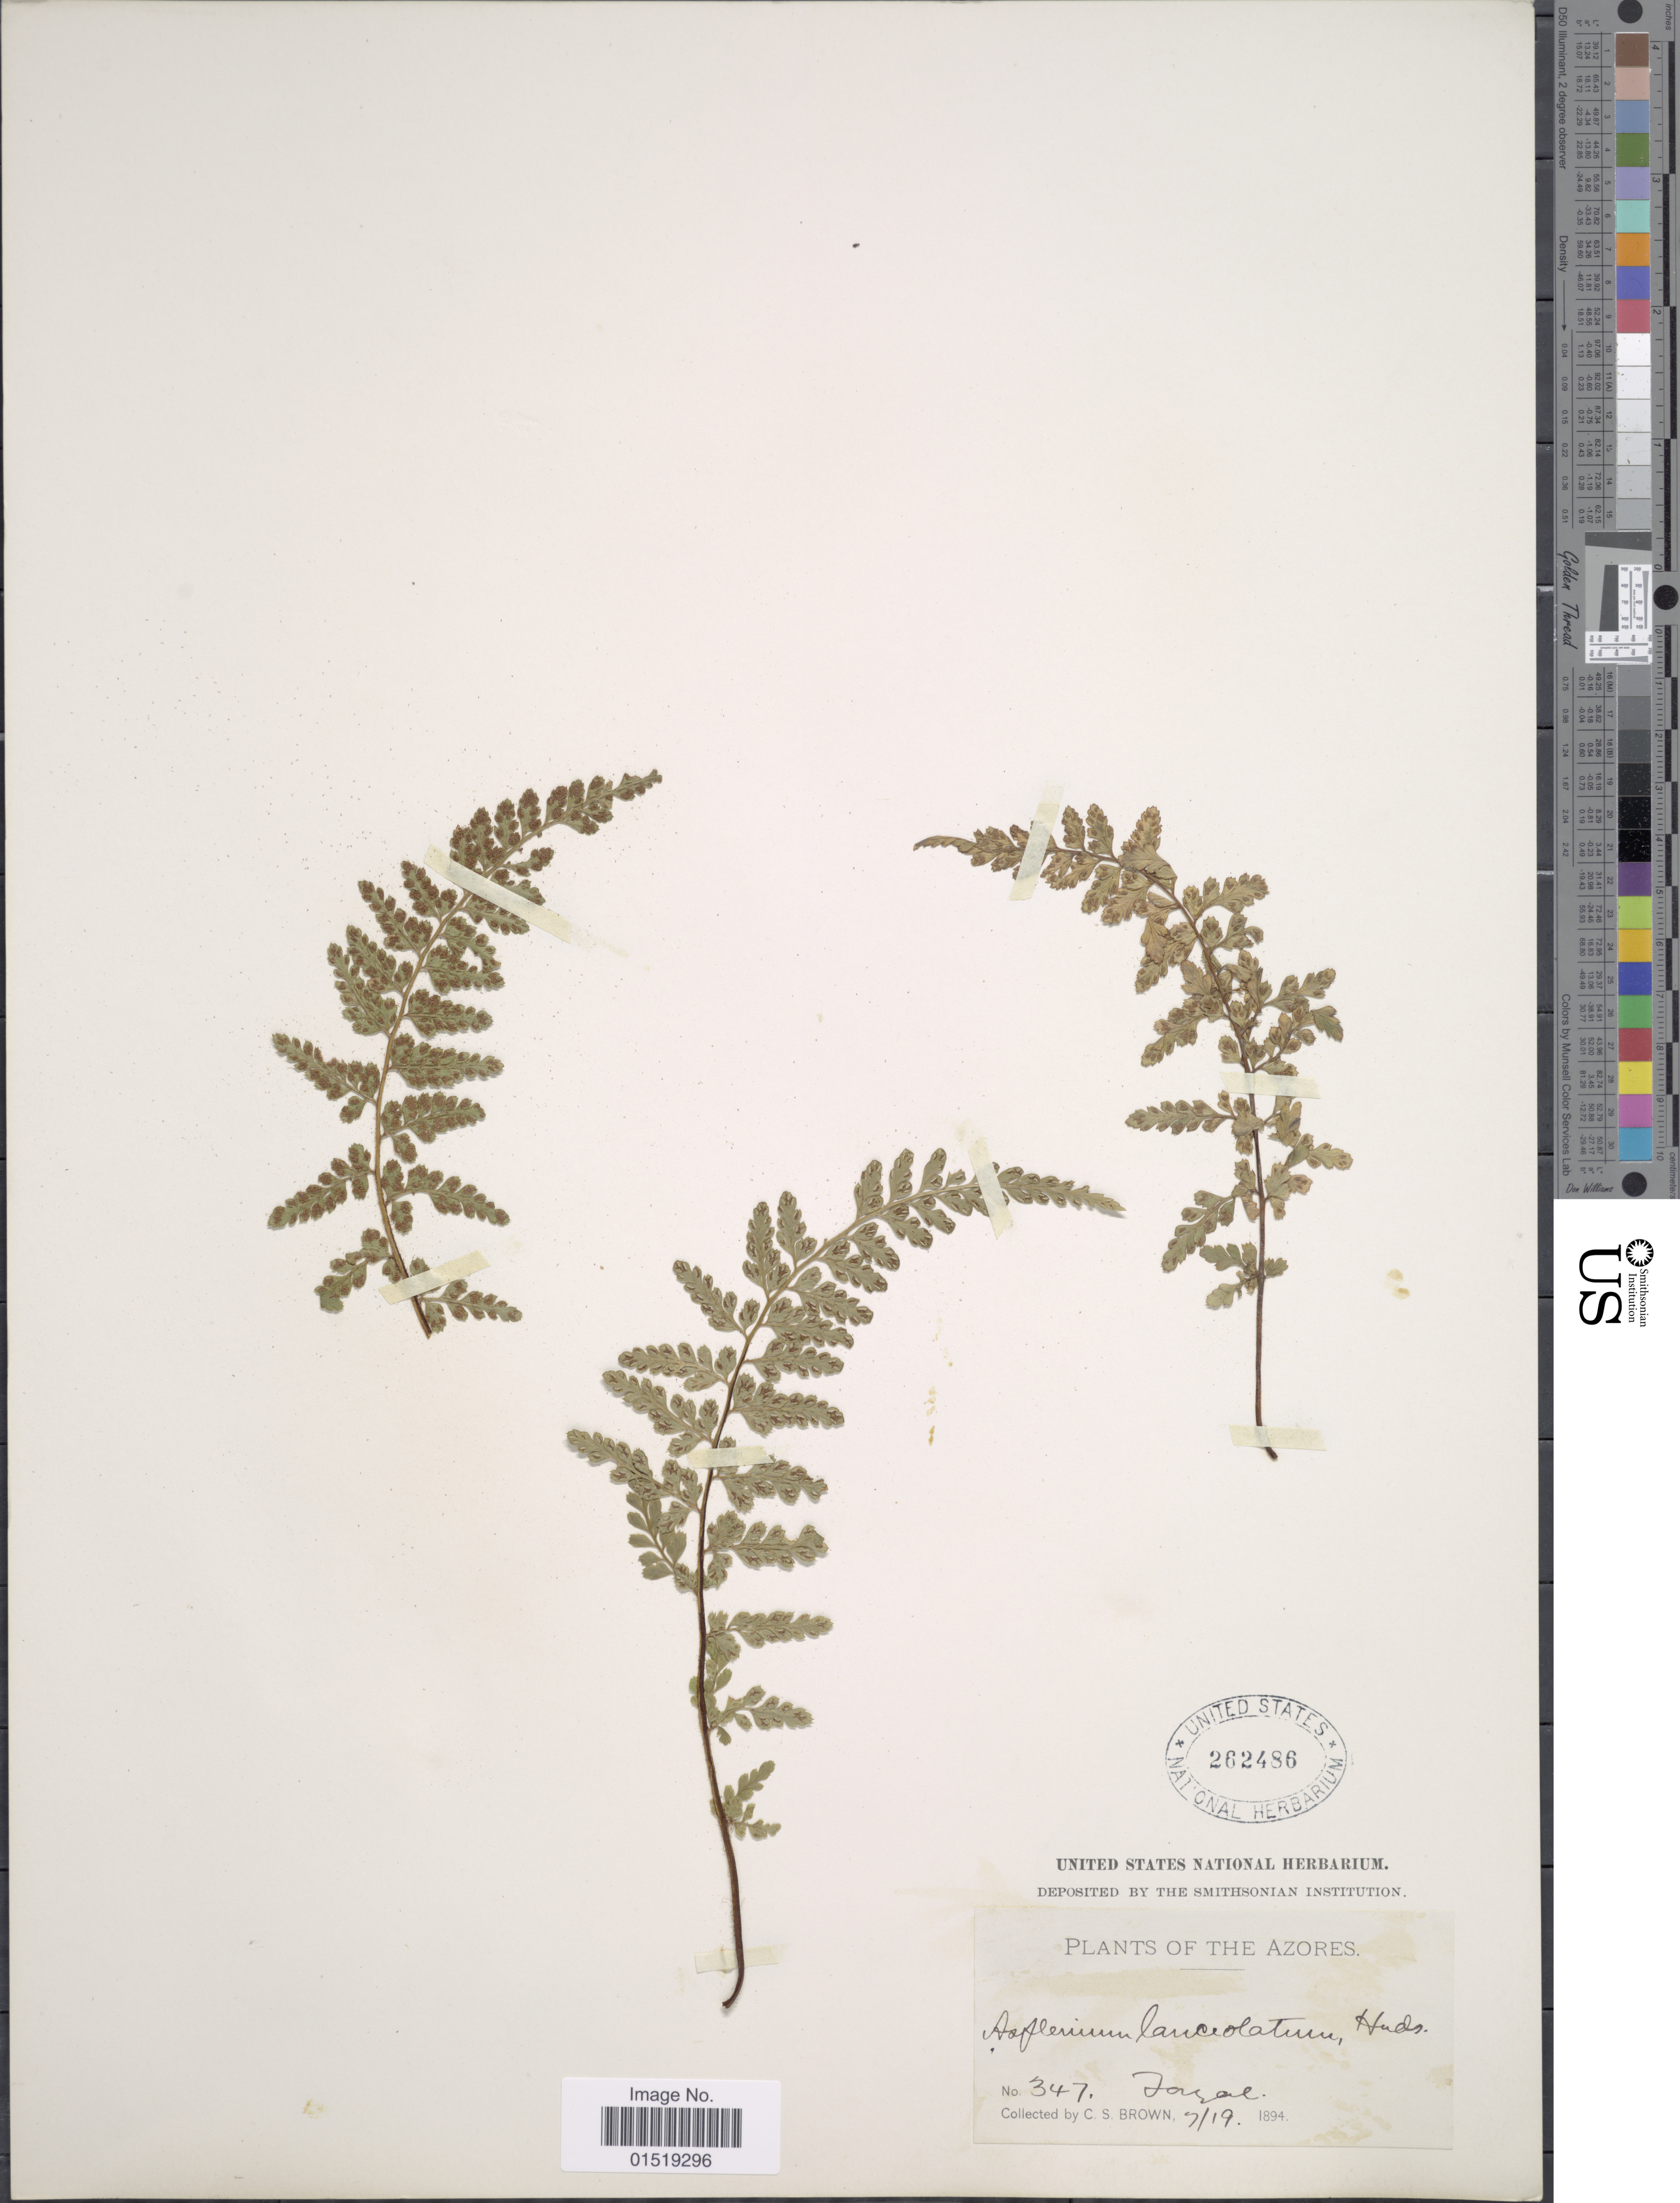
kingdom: Plantae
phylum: Tracheophyta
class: Polypodiopsida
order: Polypodiales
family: Aspleniaceae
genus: Asplenium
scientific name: Asplenium obovatum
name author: Viv.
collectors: C. S. Brown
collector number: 347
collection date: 1894-07-19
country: Portugal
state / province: Azores (Aut. Reg.)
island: Faial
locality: Faial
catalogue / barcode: US 262486